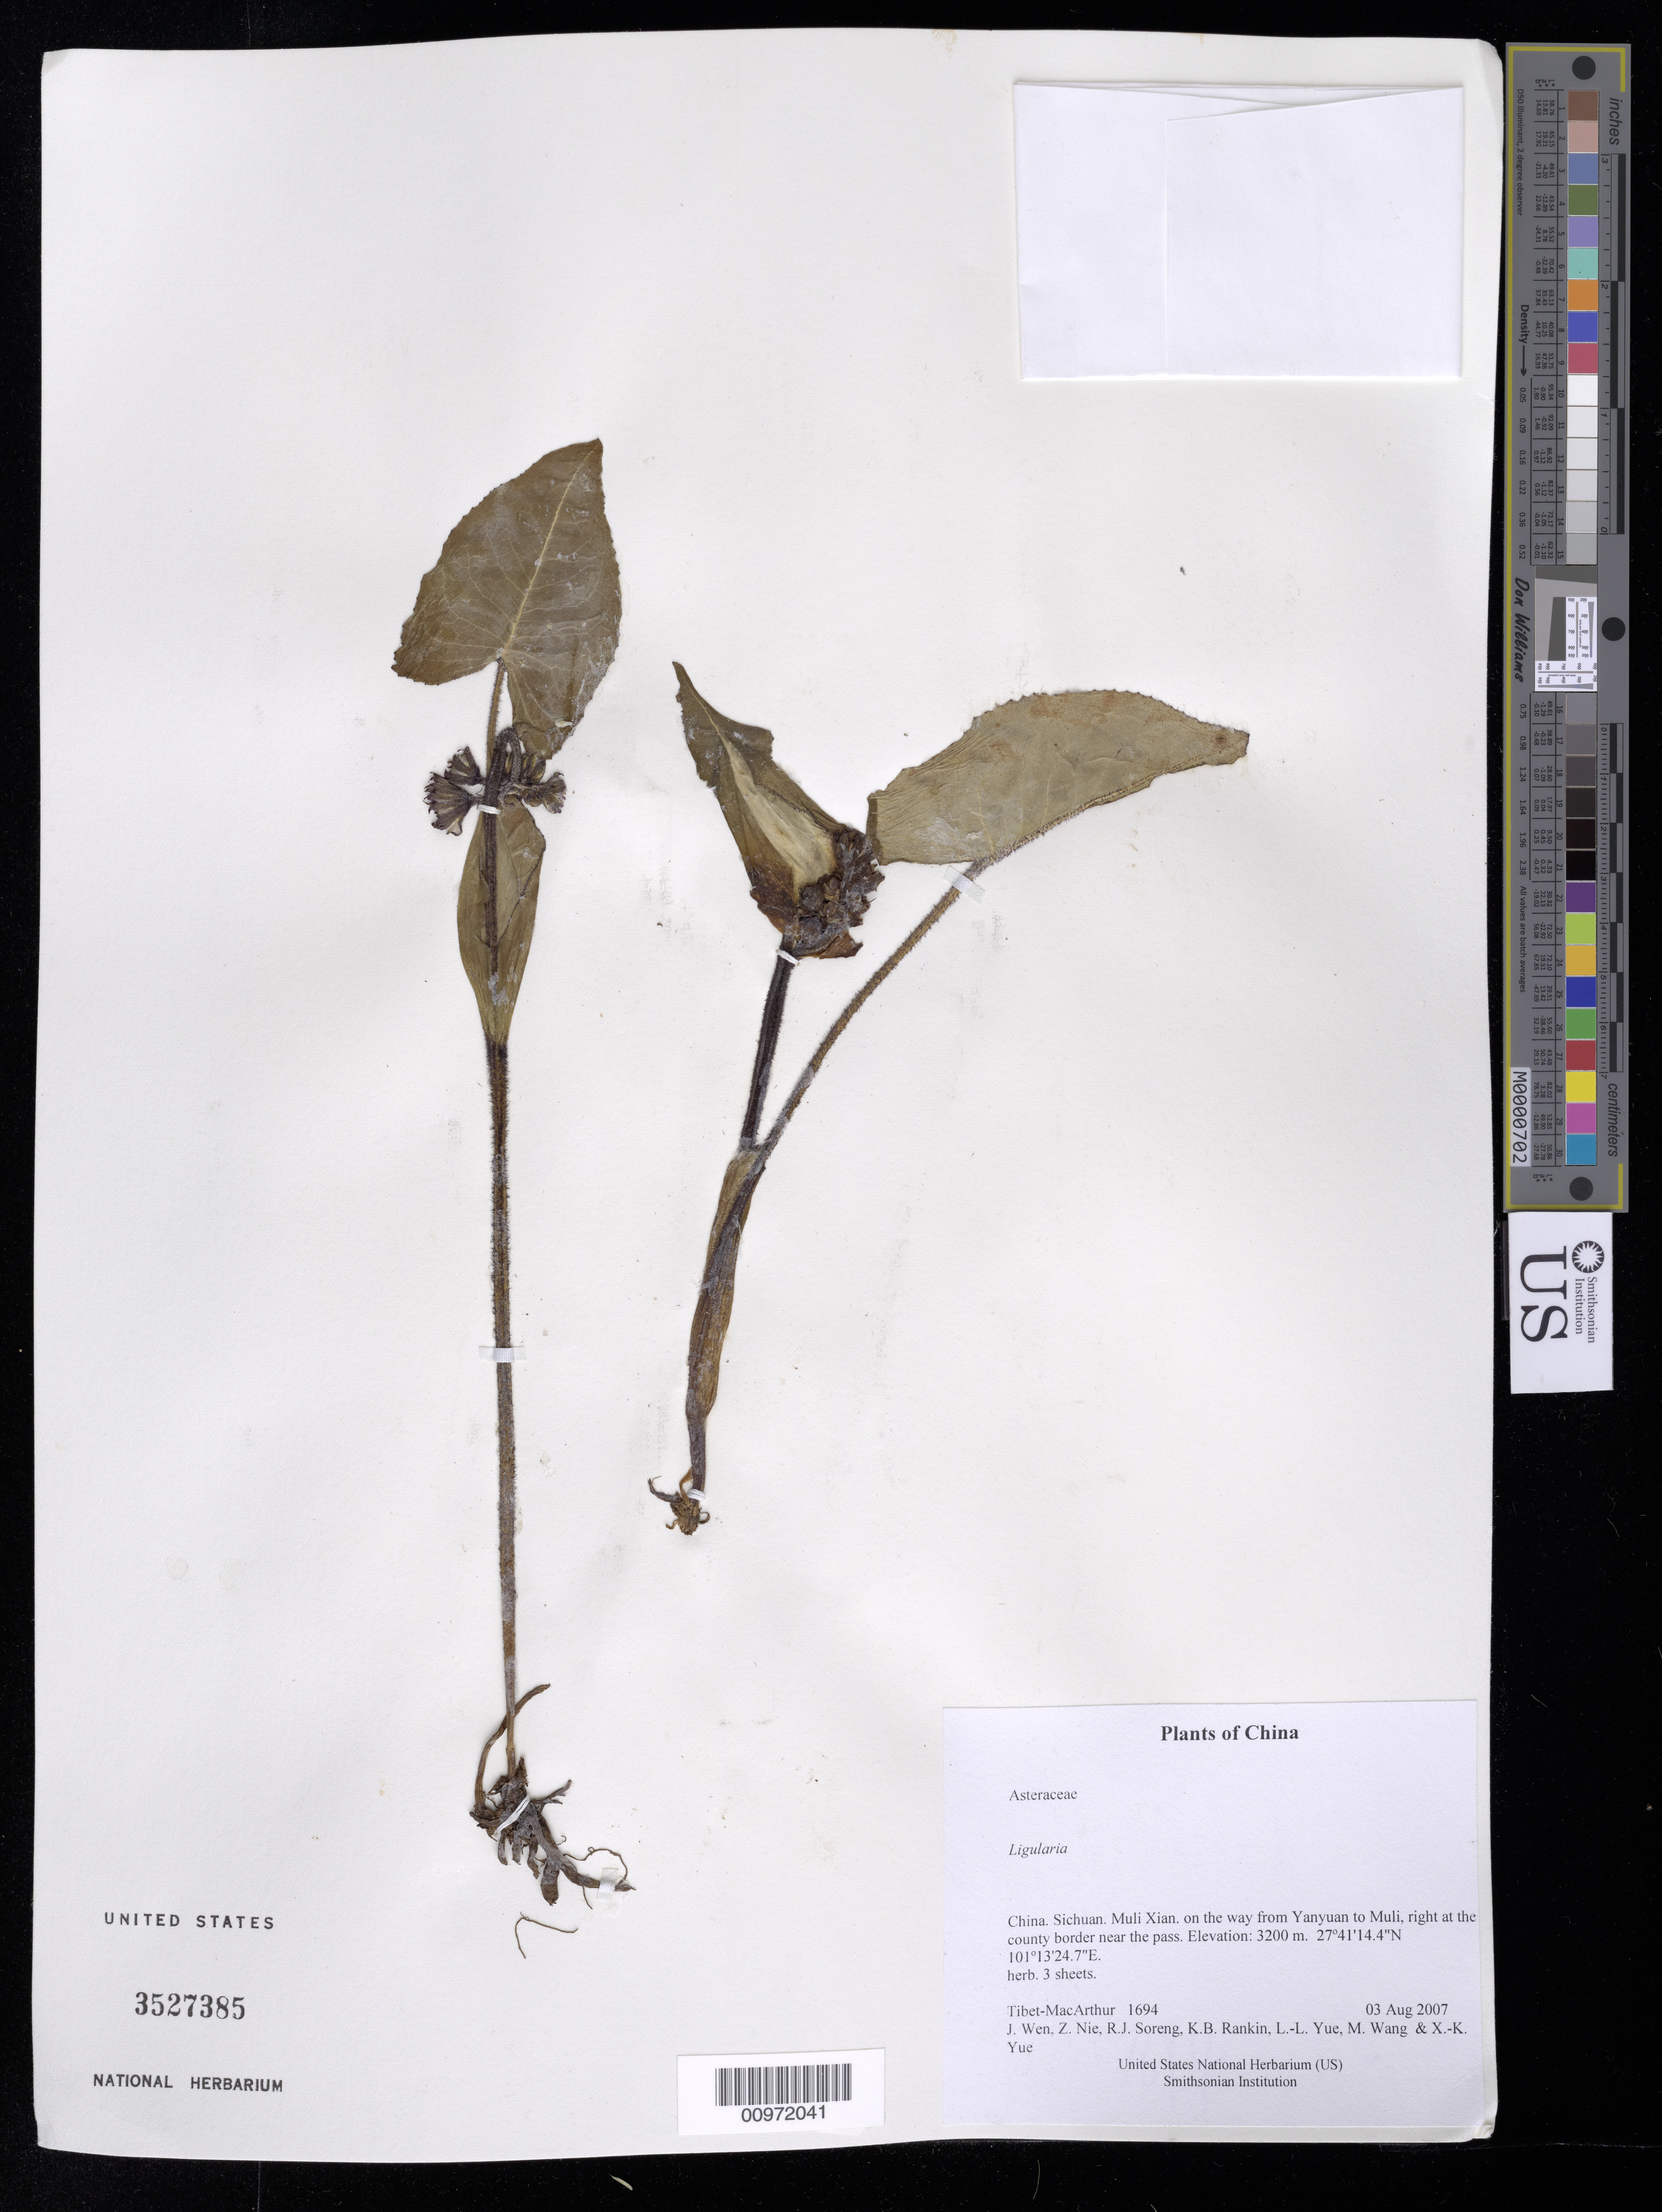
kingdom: Plantae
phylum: Tracheophyta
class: Magnoliopsida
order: Asterales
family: Asteraceae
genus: Ligularia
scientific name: Ligularia sp.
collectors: Tibet-MacArthur, J. Wen, Z. Nie, R. J. Soreng, K. Rankin, L. Yue, M. Wang & X. Yue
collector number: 1694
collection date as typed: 03 Aug 2007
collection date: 2007-08-03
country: China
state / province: Sichuan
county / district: Muli Xian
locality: on the way from Yanyuan to Muli, right at the county border near the pass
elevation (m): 3200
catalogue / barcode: US 3527385